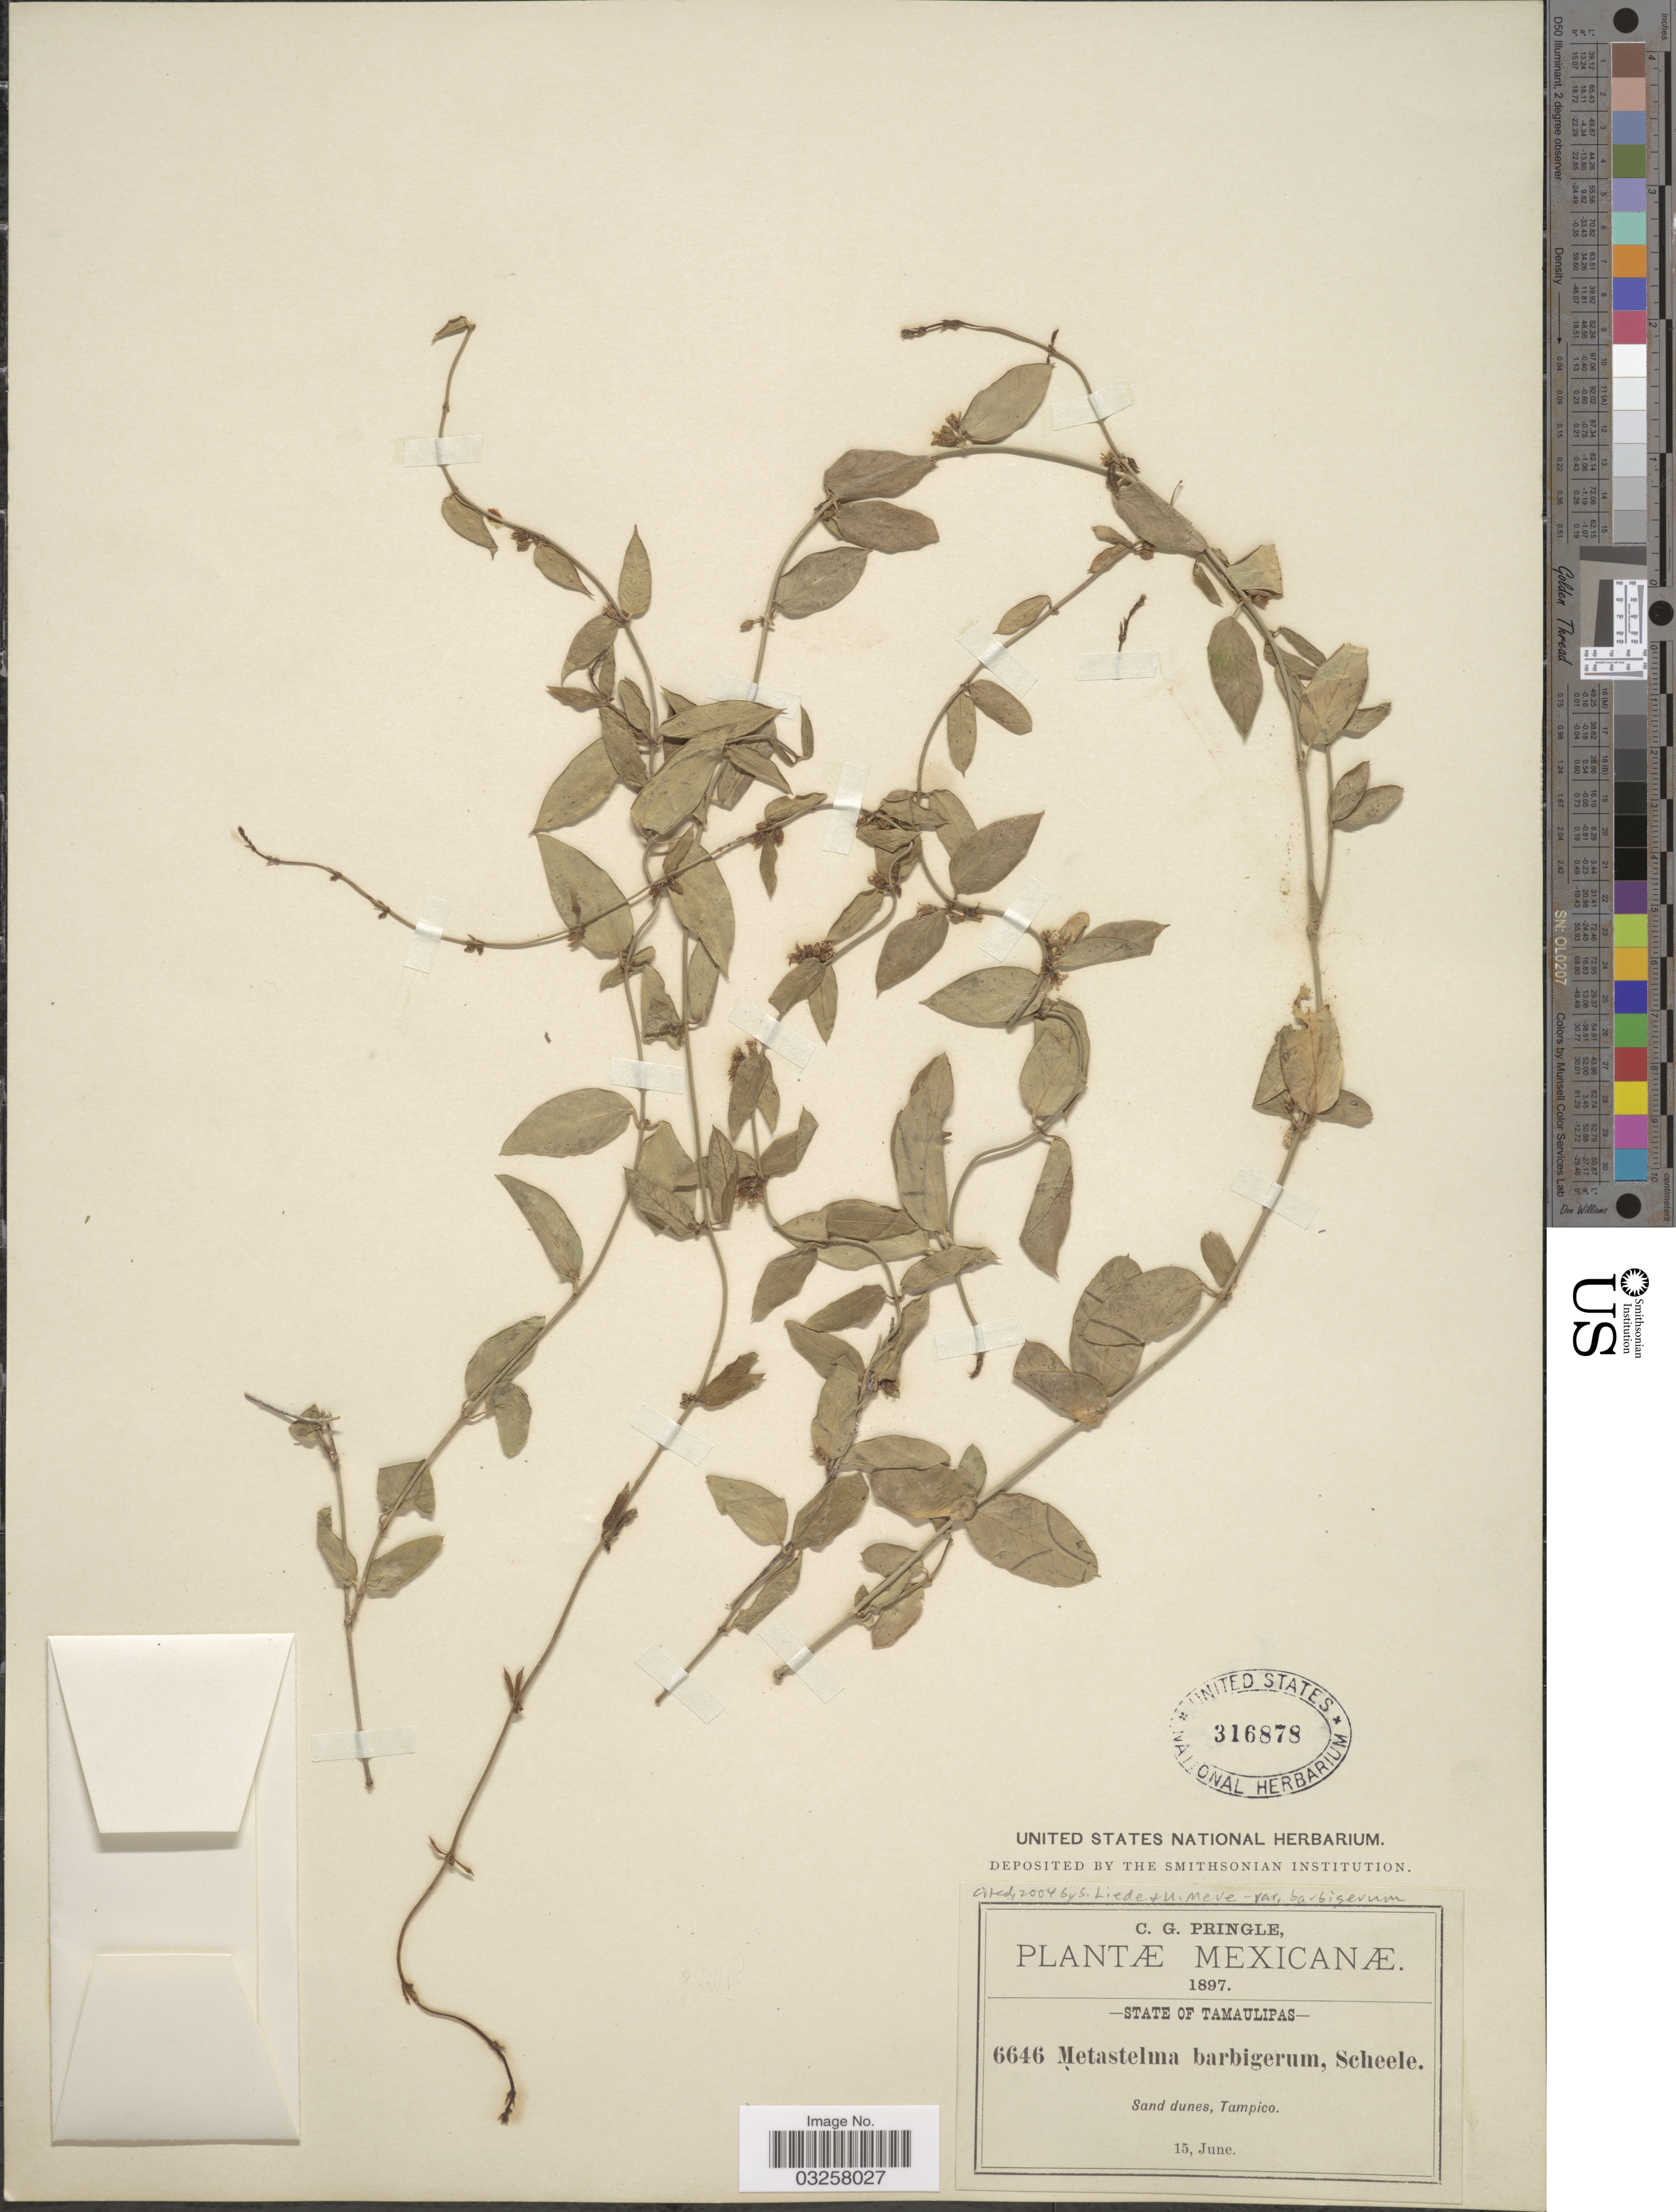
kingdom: Plantae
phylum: Tracheophyta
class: Magnoliopsida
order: Gentianales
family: Apocynaceae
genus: Metastelma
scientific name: Metastelma barbigerum subsp. barbigerum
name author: Scheele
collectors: C. G. Pringle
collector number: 6646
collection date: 1897-06-15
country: Mexico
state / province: Tamaulipas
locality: Sand dunes, Tampico.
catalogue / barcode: US 316878